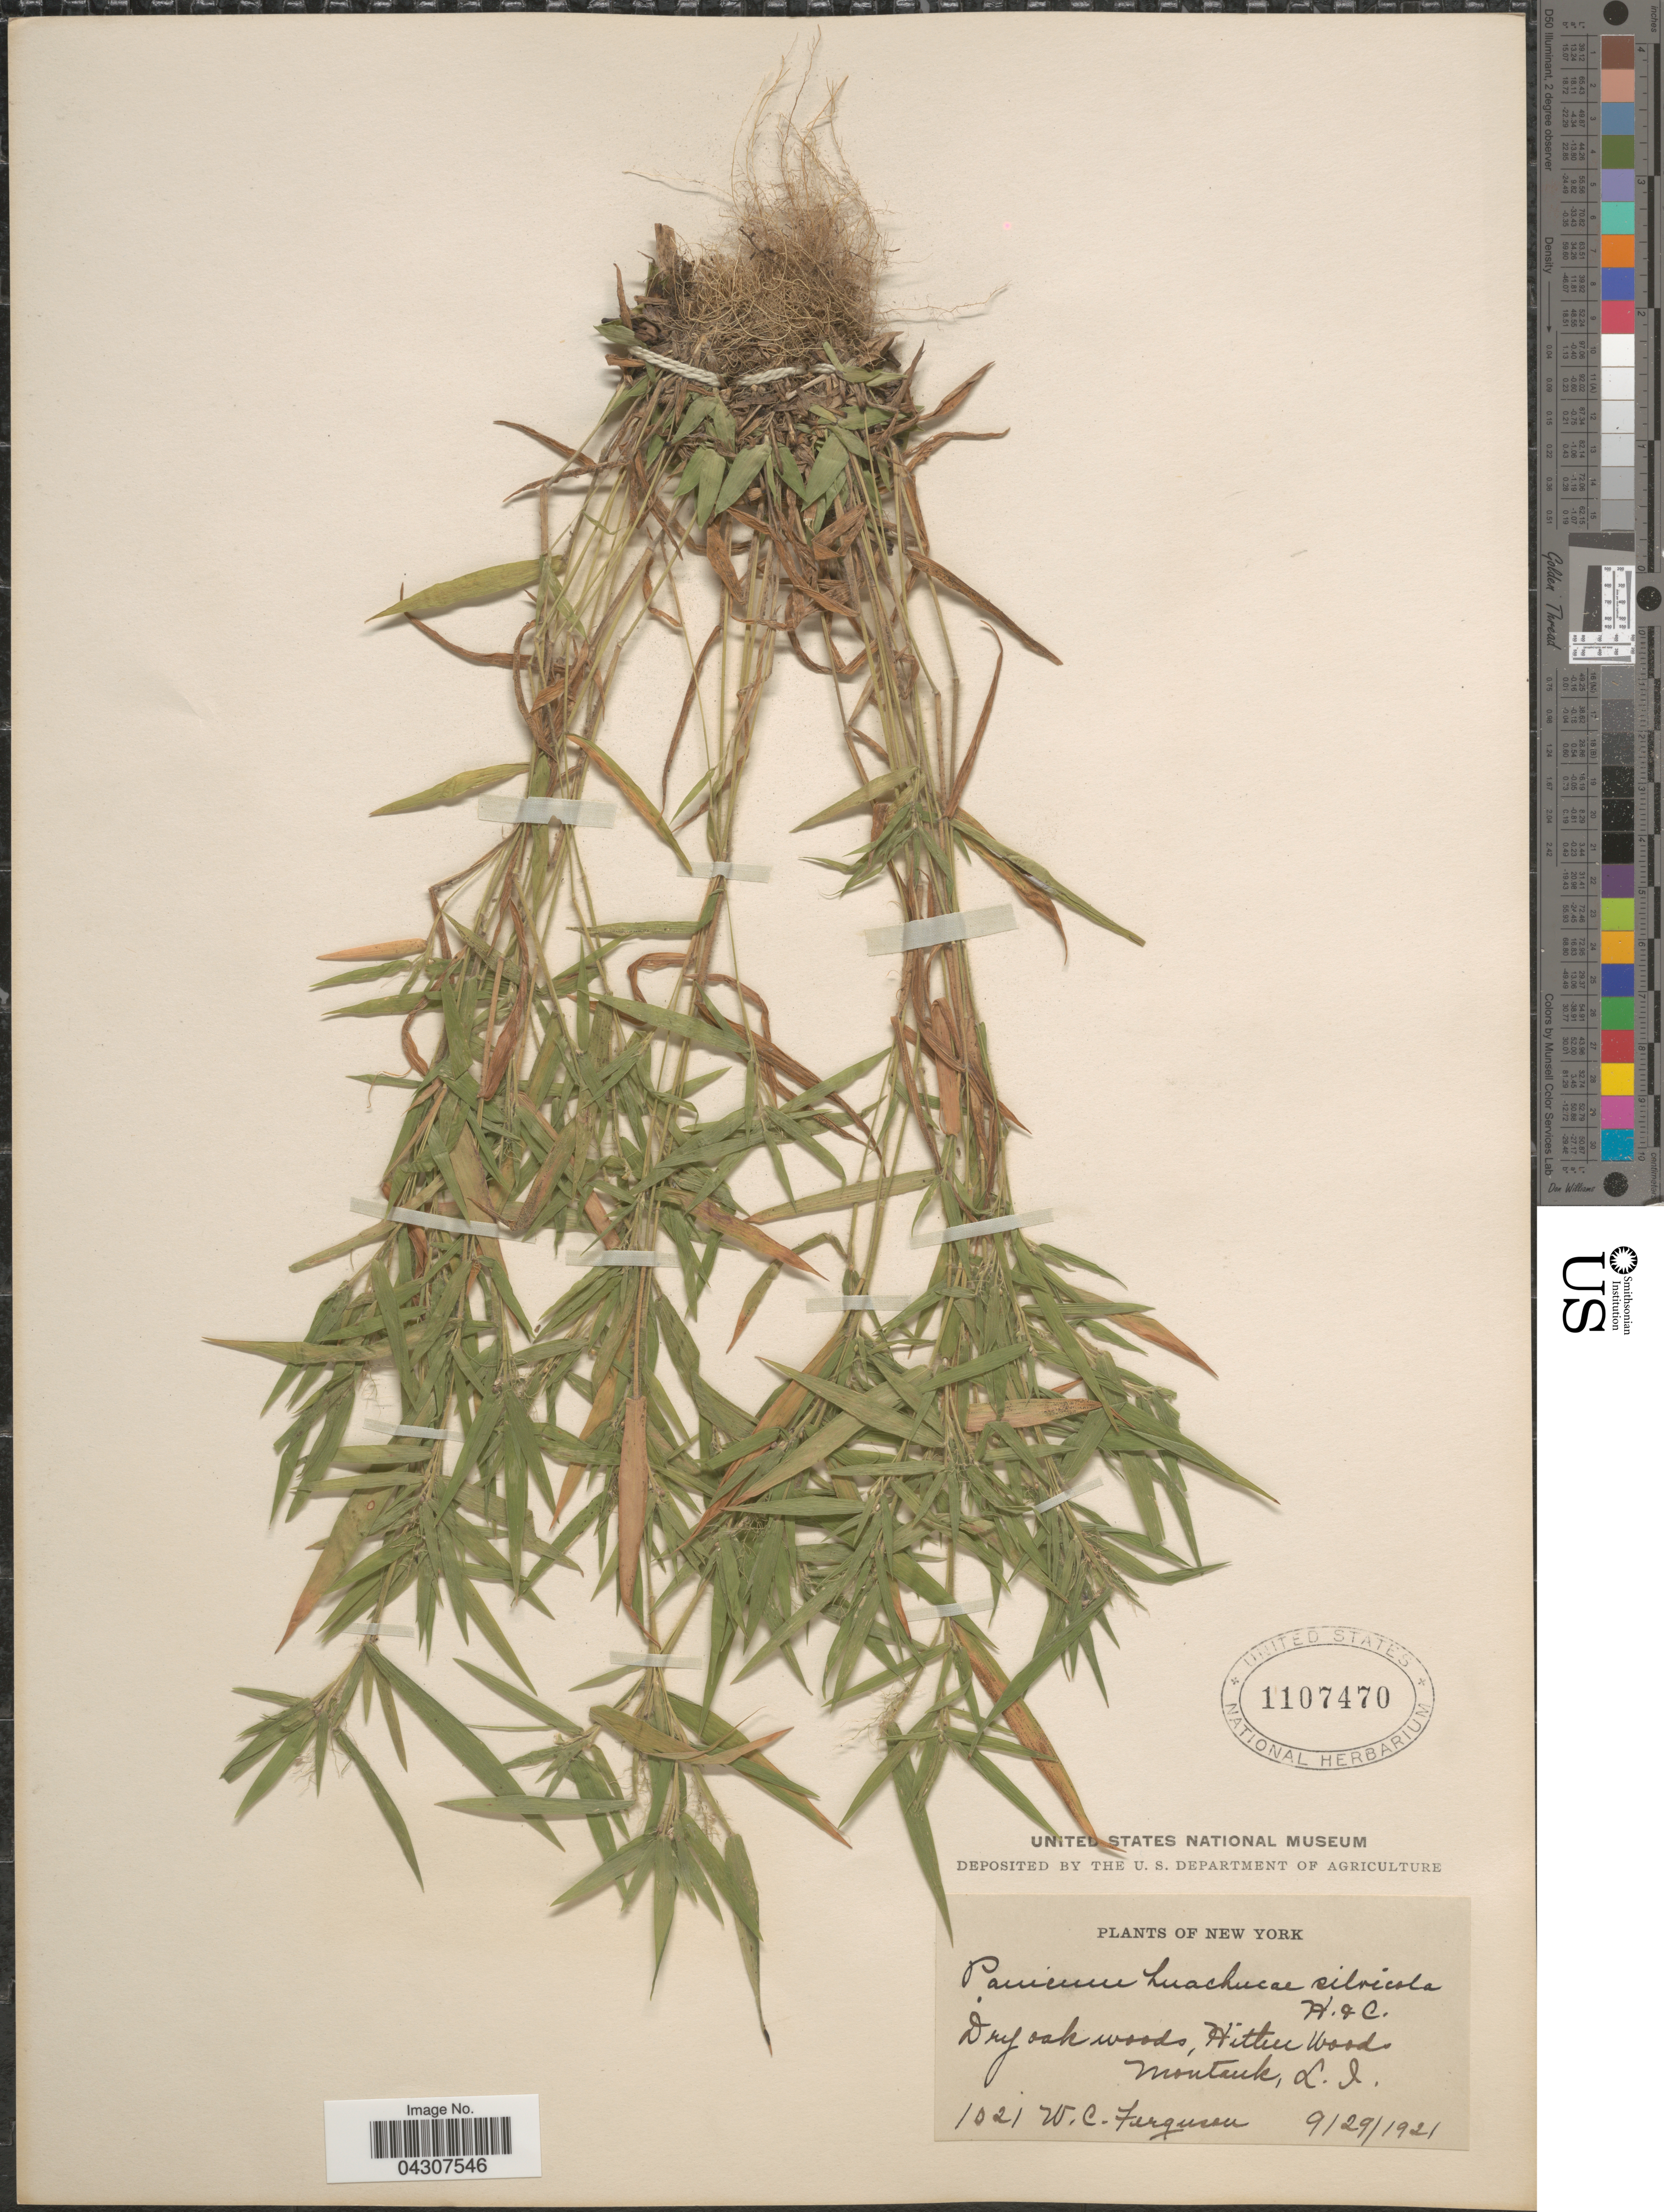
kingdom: Plantae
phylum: Tracheophyta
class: Liliopsida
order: Poales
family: Poaceae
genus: Dichanthelium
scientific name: Dichanthelium acuminatum var. acuminatum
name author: (Sw.) Gould & C.A. Clark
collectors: W. Ferguson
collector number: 1021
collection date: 1921-09-29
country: United States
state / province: New York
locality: Dry oak woods, Hither Woods. Montauk, L.I.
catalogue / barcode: US 1107470